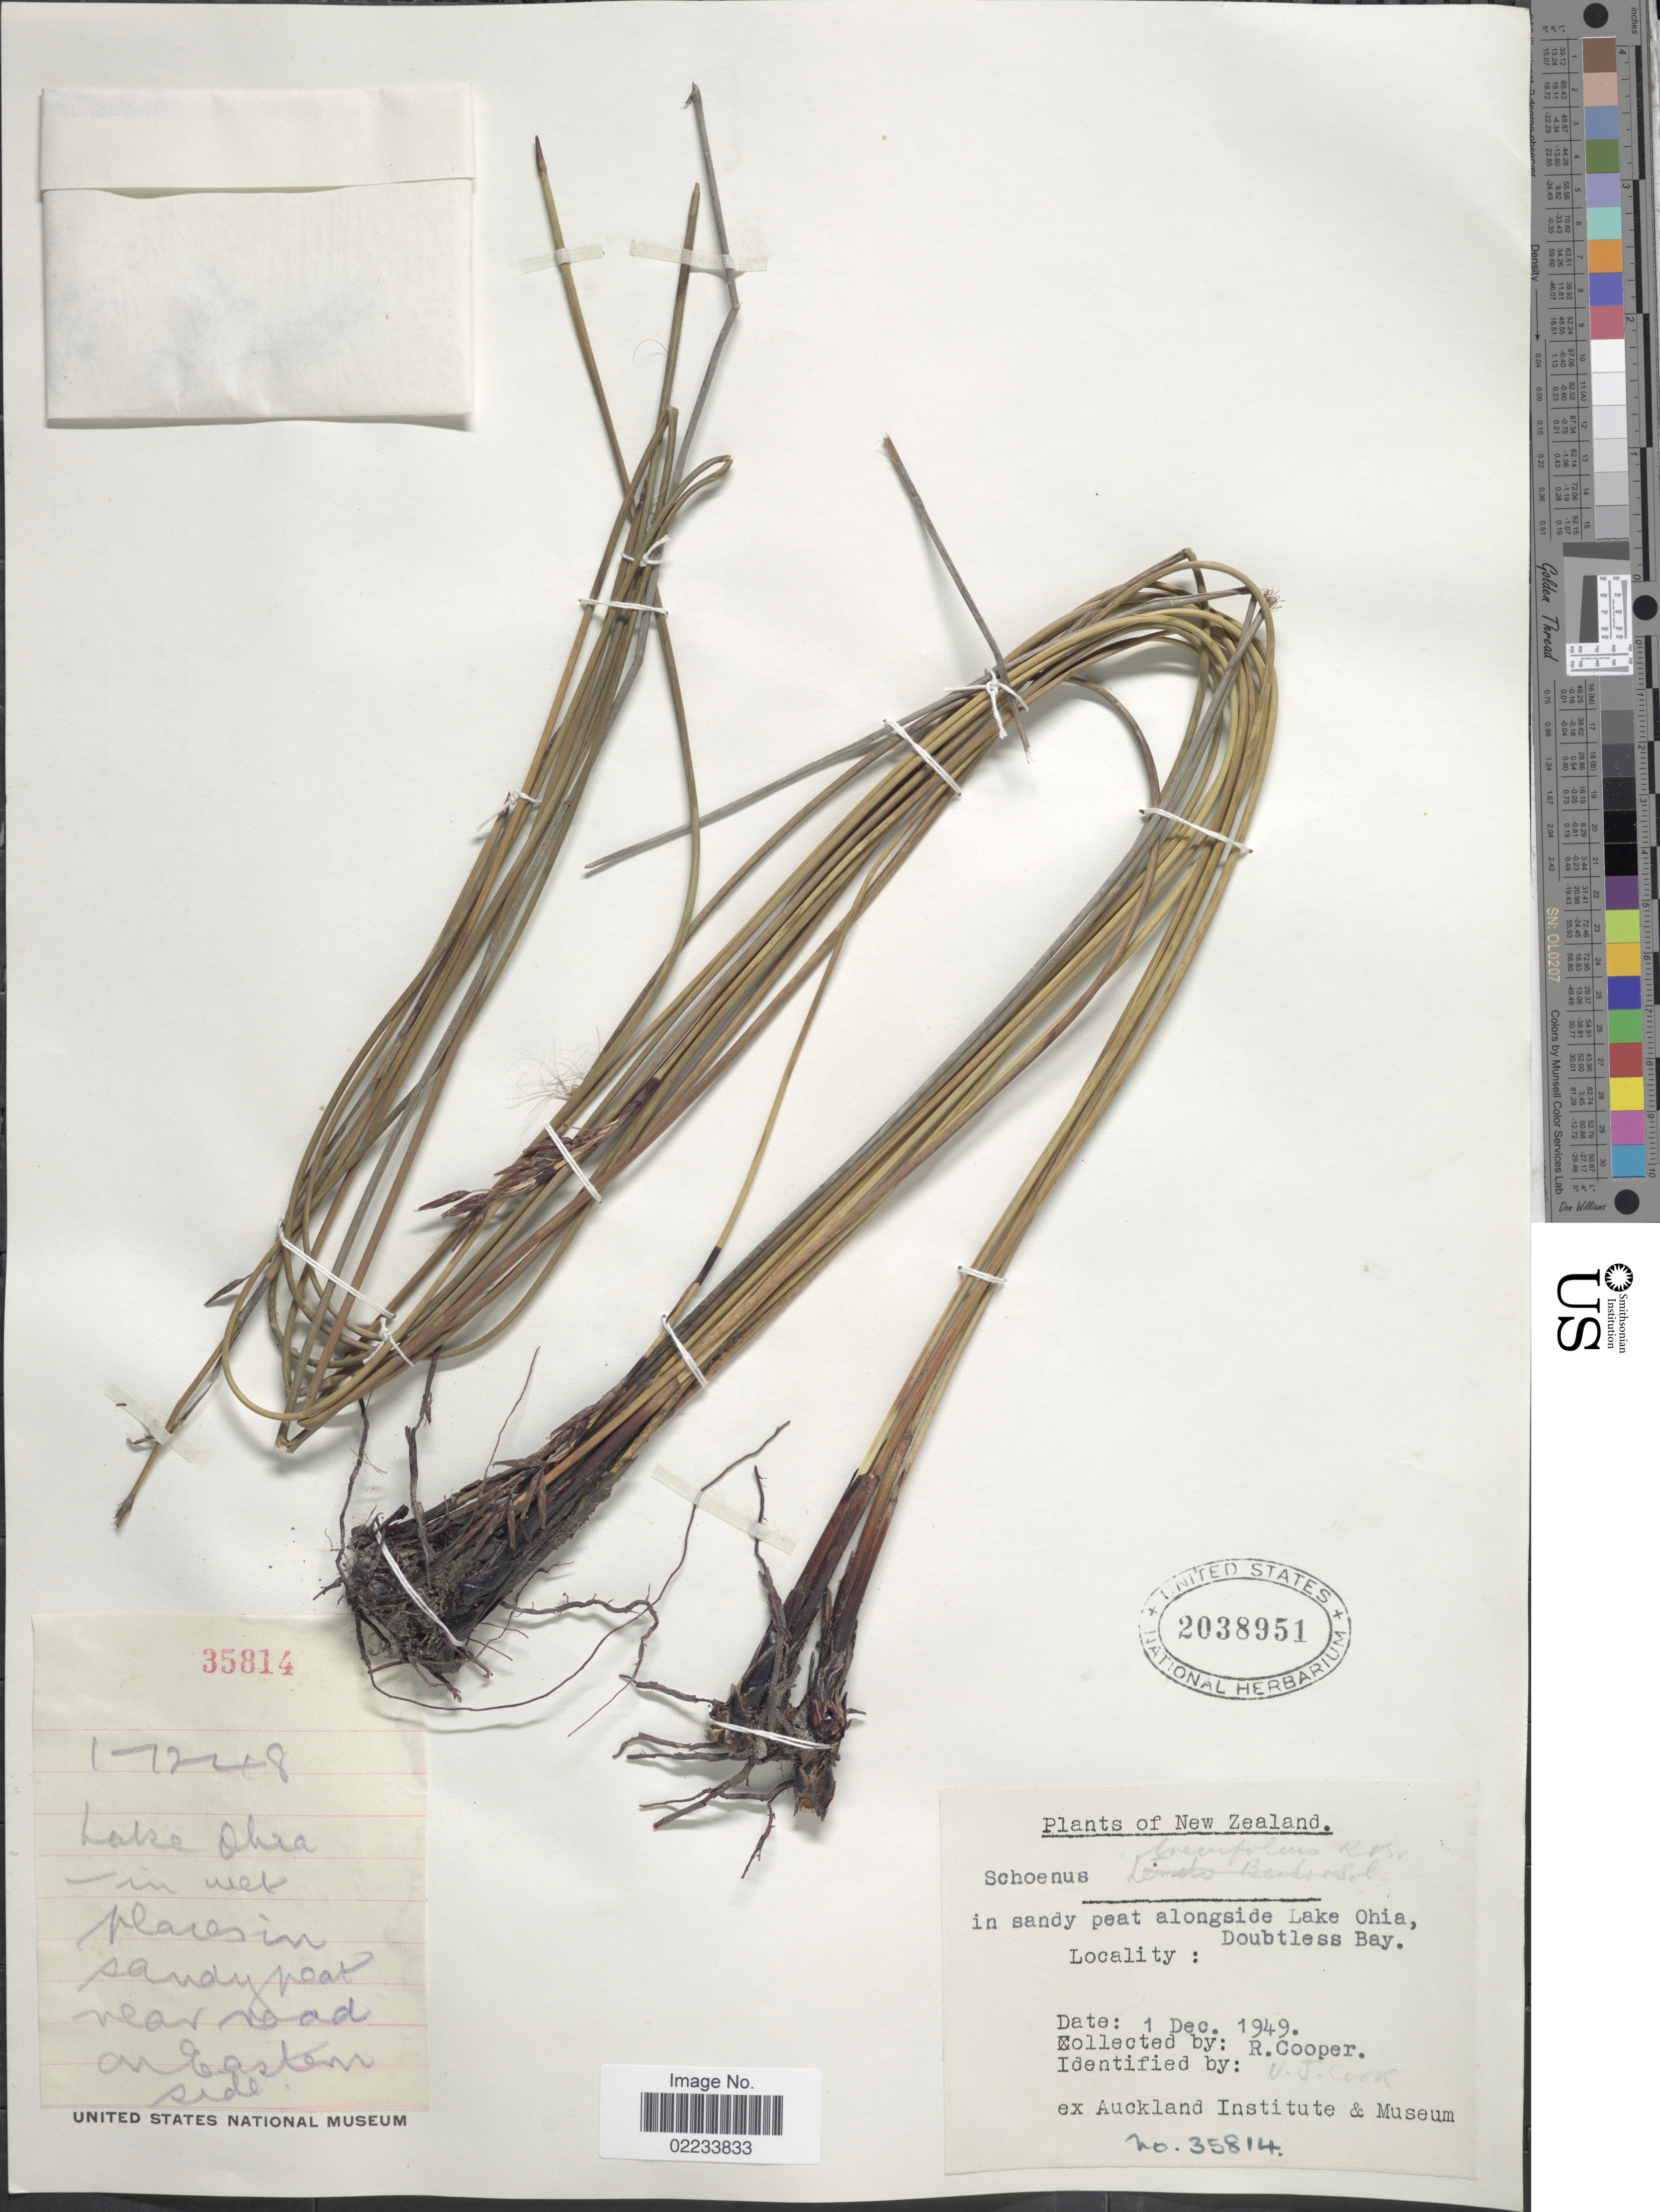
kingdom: Plantae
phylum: Tracheophyta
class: Liliopsida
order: Poales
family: Cyperaceae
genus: Schoenus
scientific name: Schoenus brevifolius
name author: R. Br.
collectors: R. Cooper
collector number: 35814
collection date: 1949-12-01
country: New Zealand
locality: In sandy peat alongside Lake Ohia, Doubtless Bay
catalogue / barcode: US 2038951